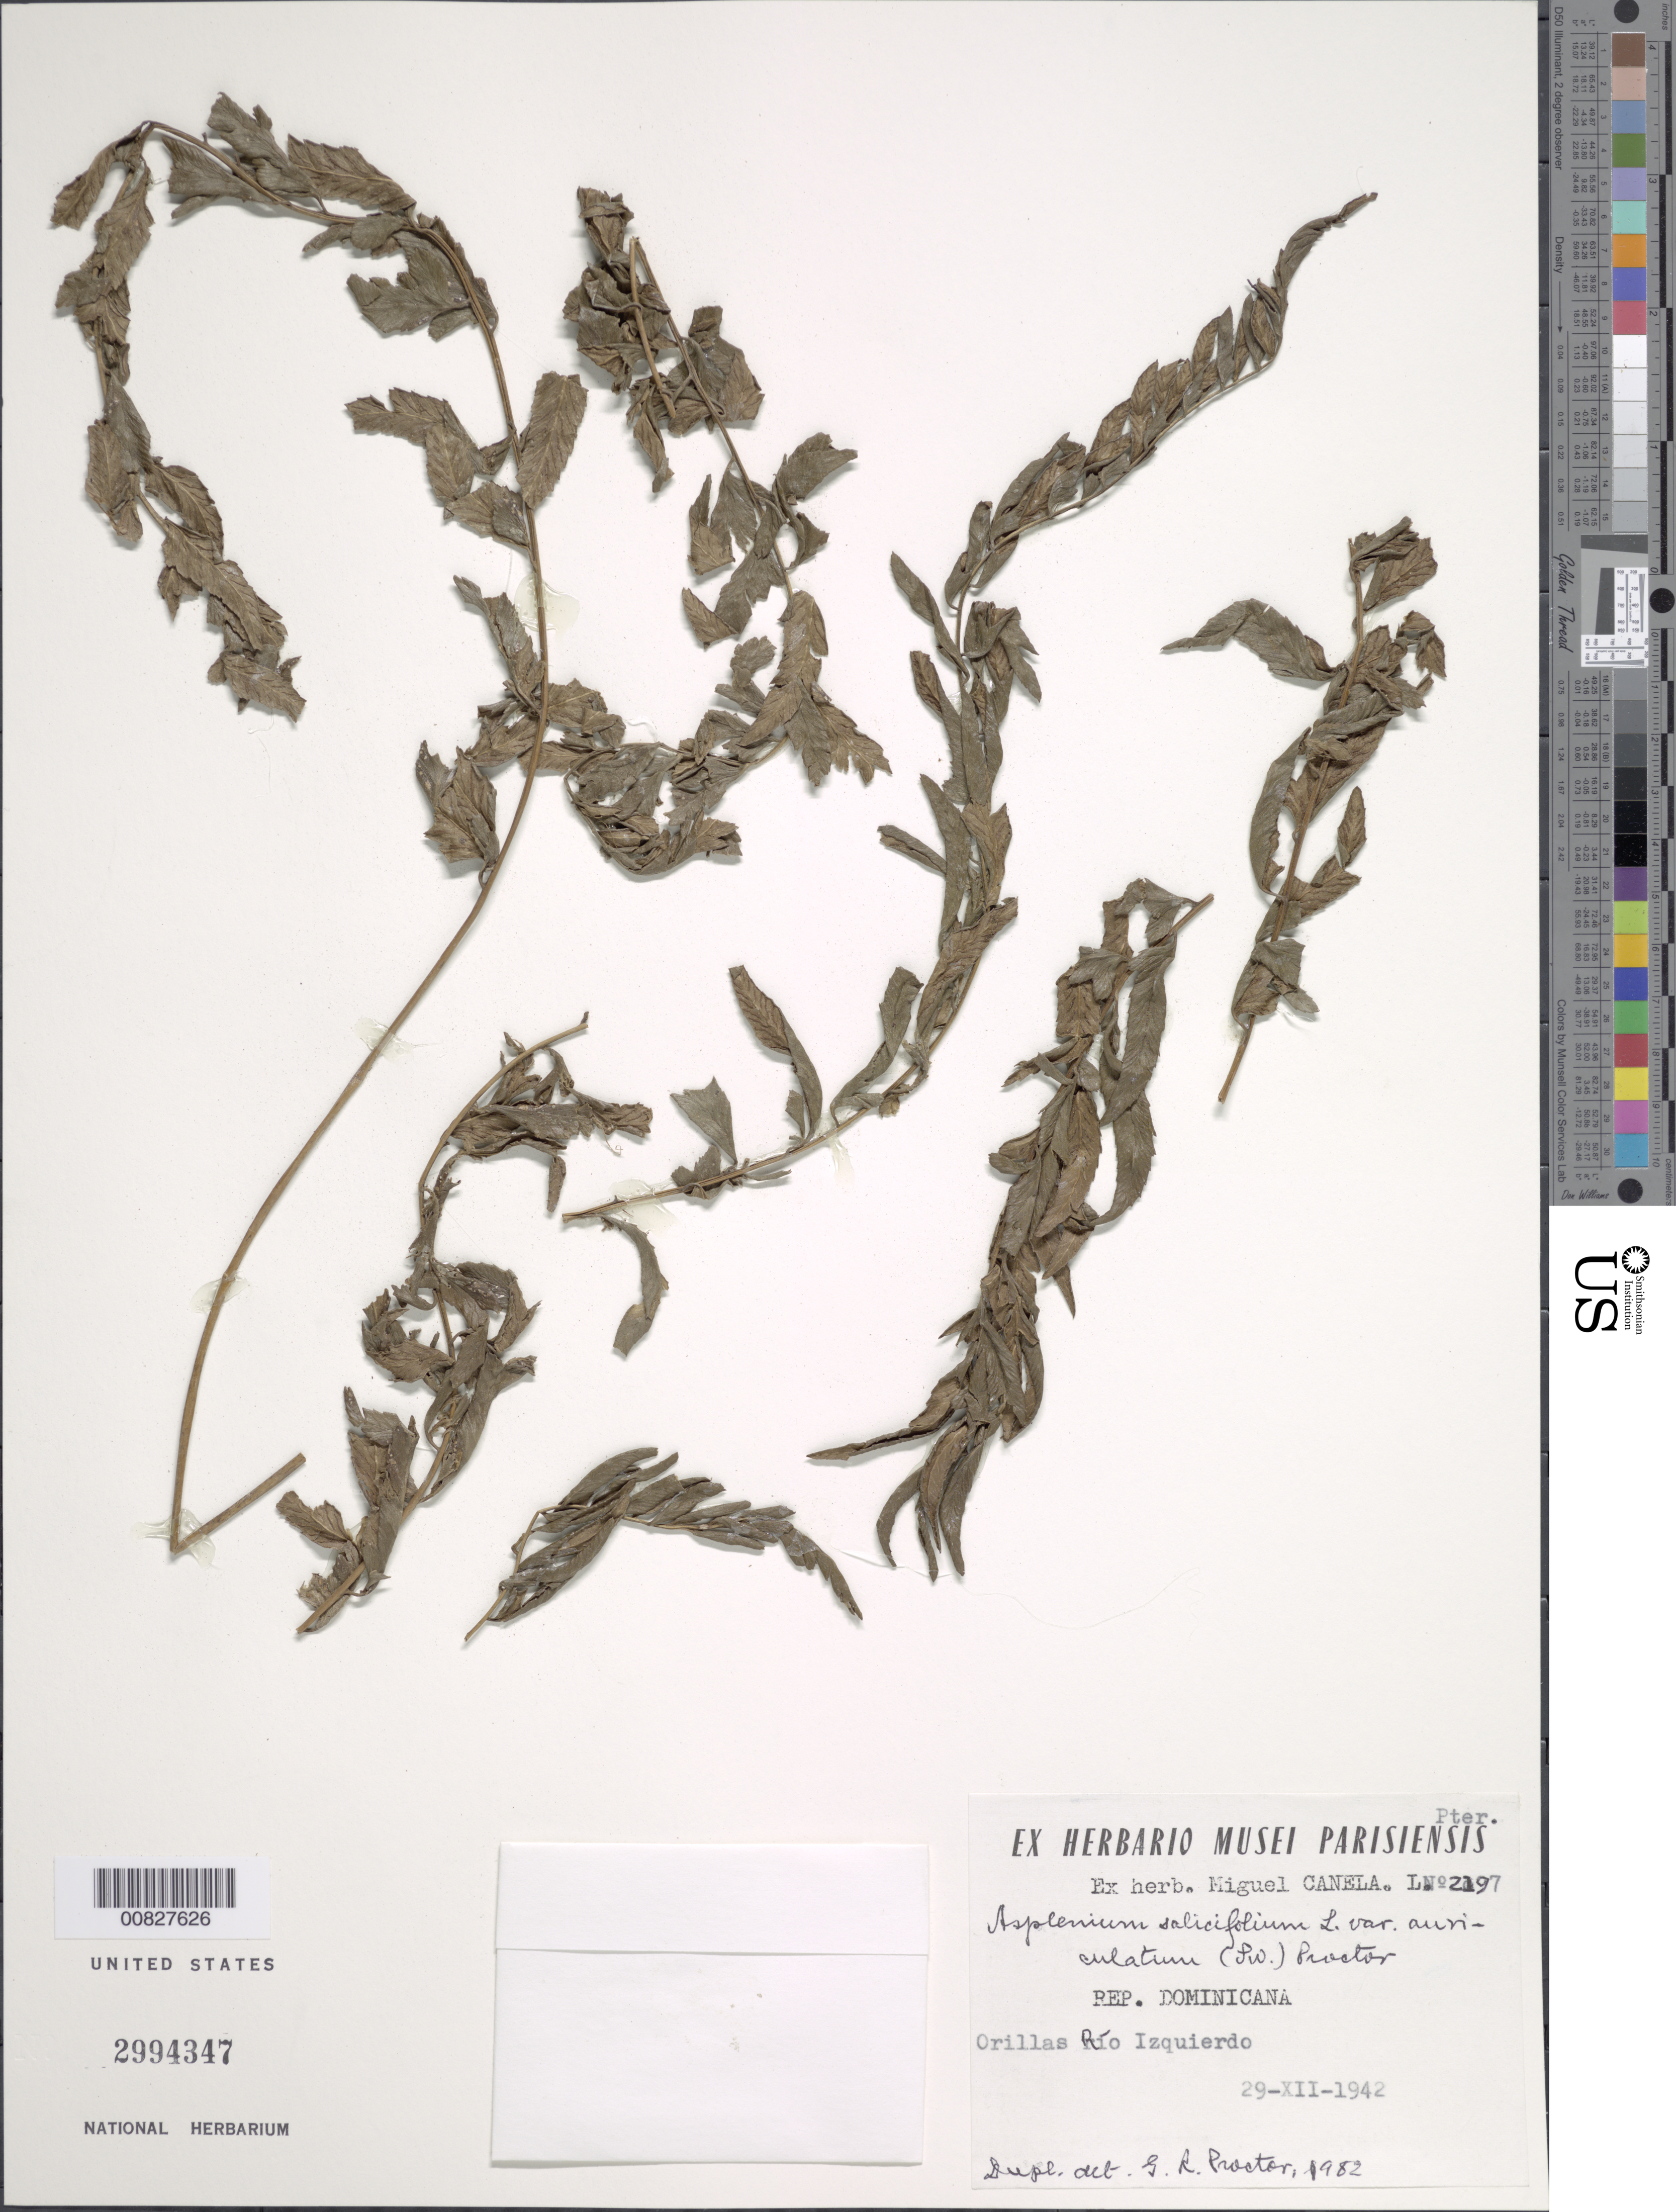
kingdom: Plantae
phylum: Tracheophyta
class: Polypodiopsida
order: Polypodiales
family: Aspleniaceae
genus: Asplenium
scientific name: Asplenium salicifolium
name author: L.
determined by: Proctor, G. R.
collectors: M. Canela Lazaro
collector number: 2197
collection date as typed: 29 Dec 1924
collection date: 1924-12-29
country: Dominican Republic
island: Hispaniola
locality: Río Izquierdo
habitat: Riverbank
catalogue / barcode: US 2994347